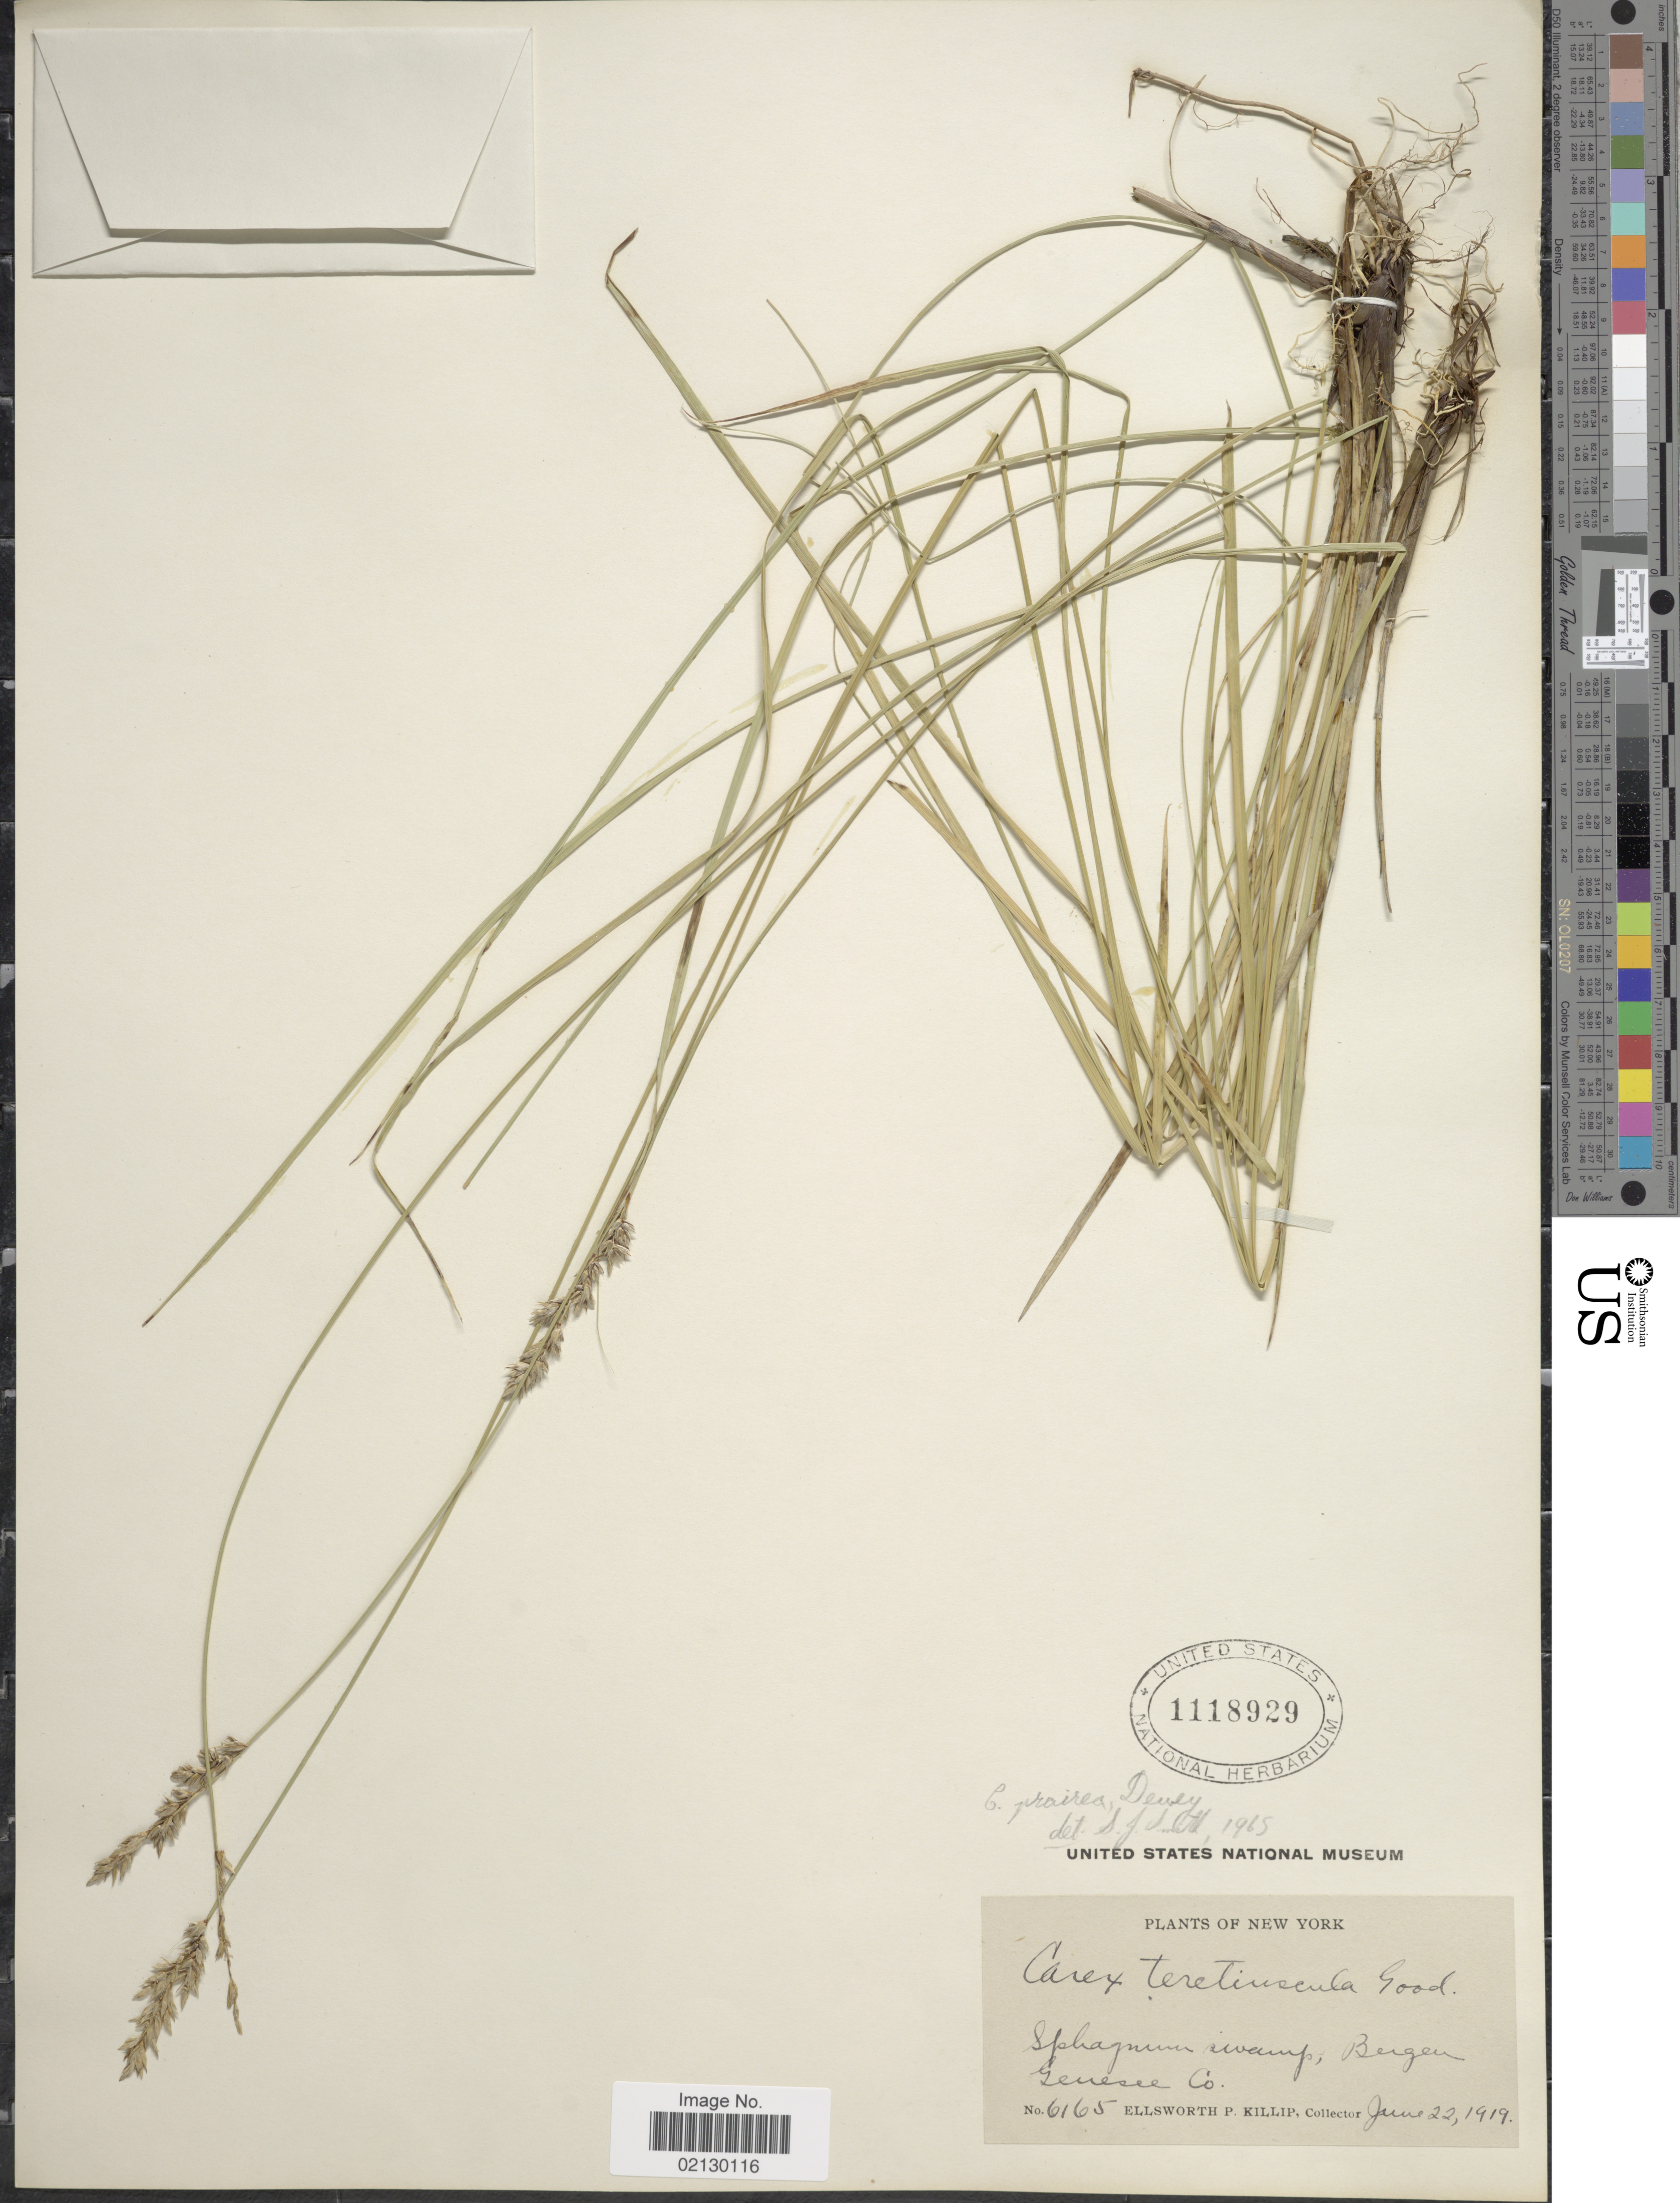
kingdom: Plantae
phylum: Tracheophyta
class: Liliopsida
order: Poales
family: Cyperaceae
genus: Carex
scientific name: Carex prairea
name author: Dewey ex Alph. Wood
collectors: E. P. Killip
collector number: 6165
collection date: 1919-06-22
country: United States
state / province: New York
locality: Sphagnum swamp, Bergen Genesee Co.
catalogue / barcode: US 1118929